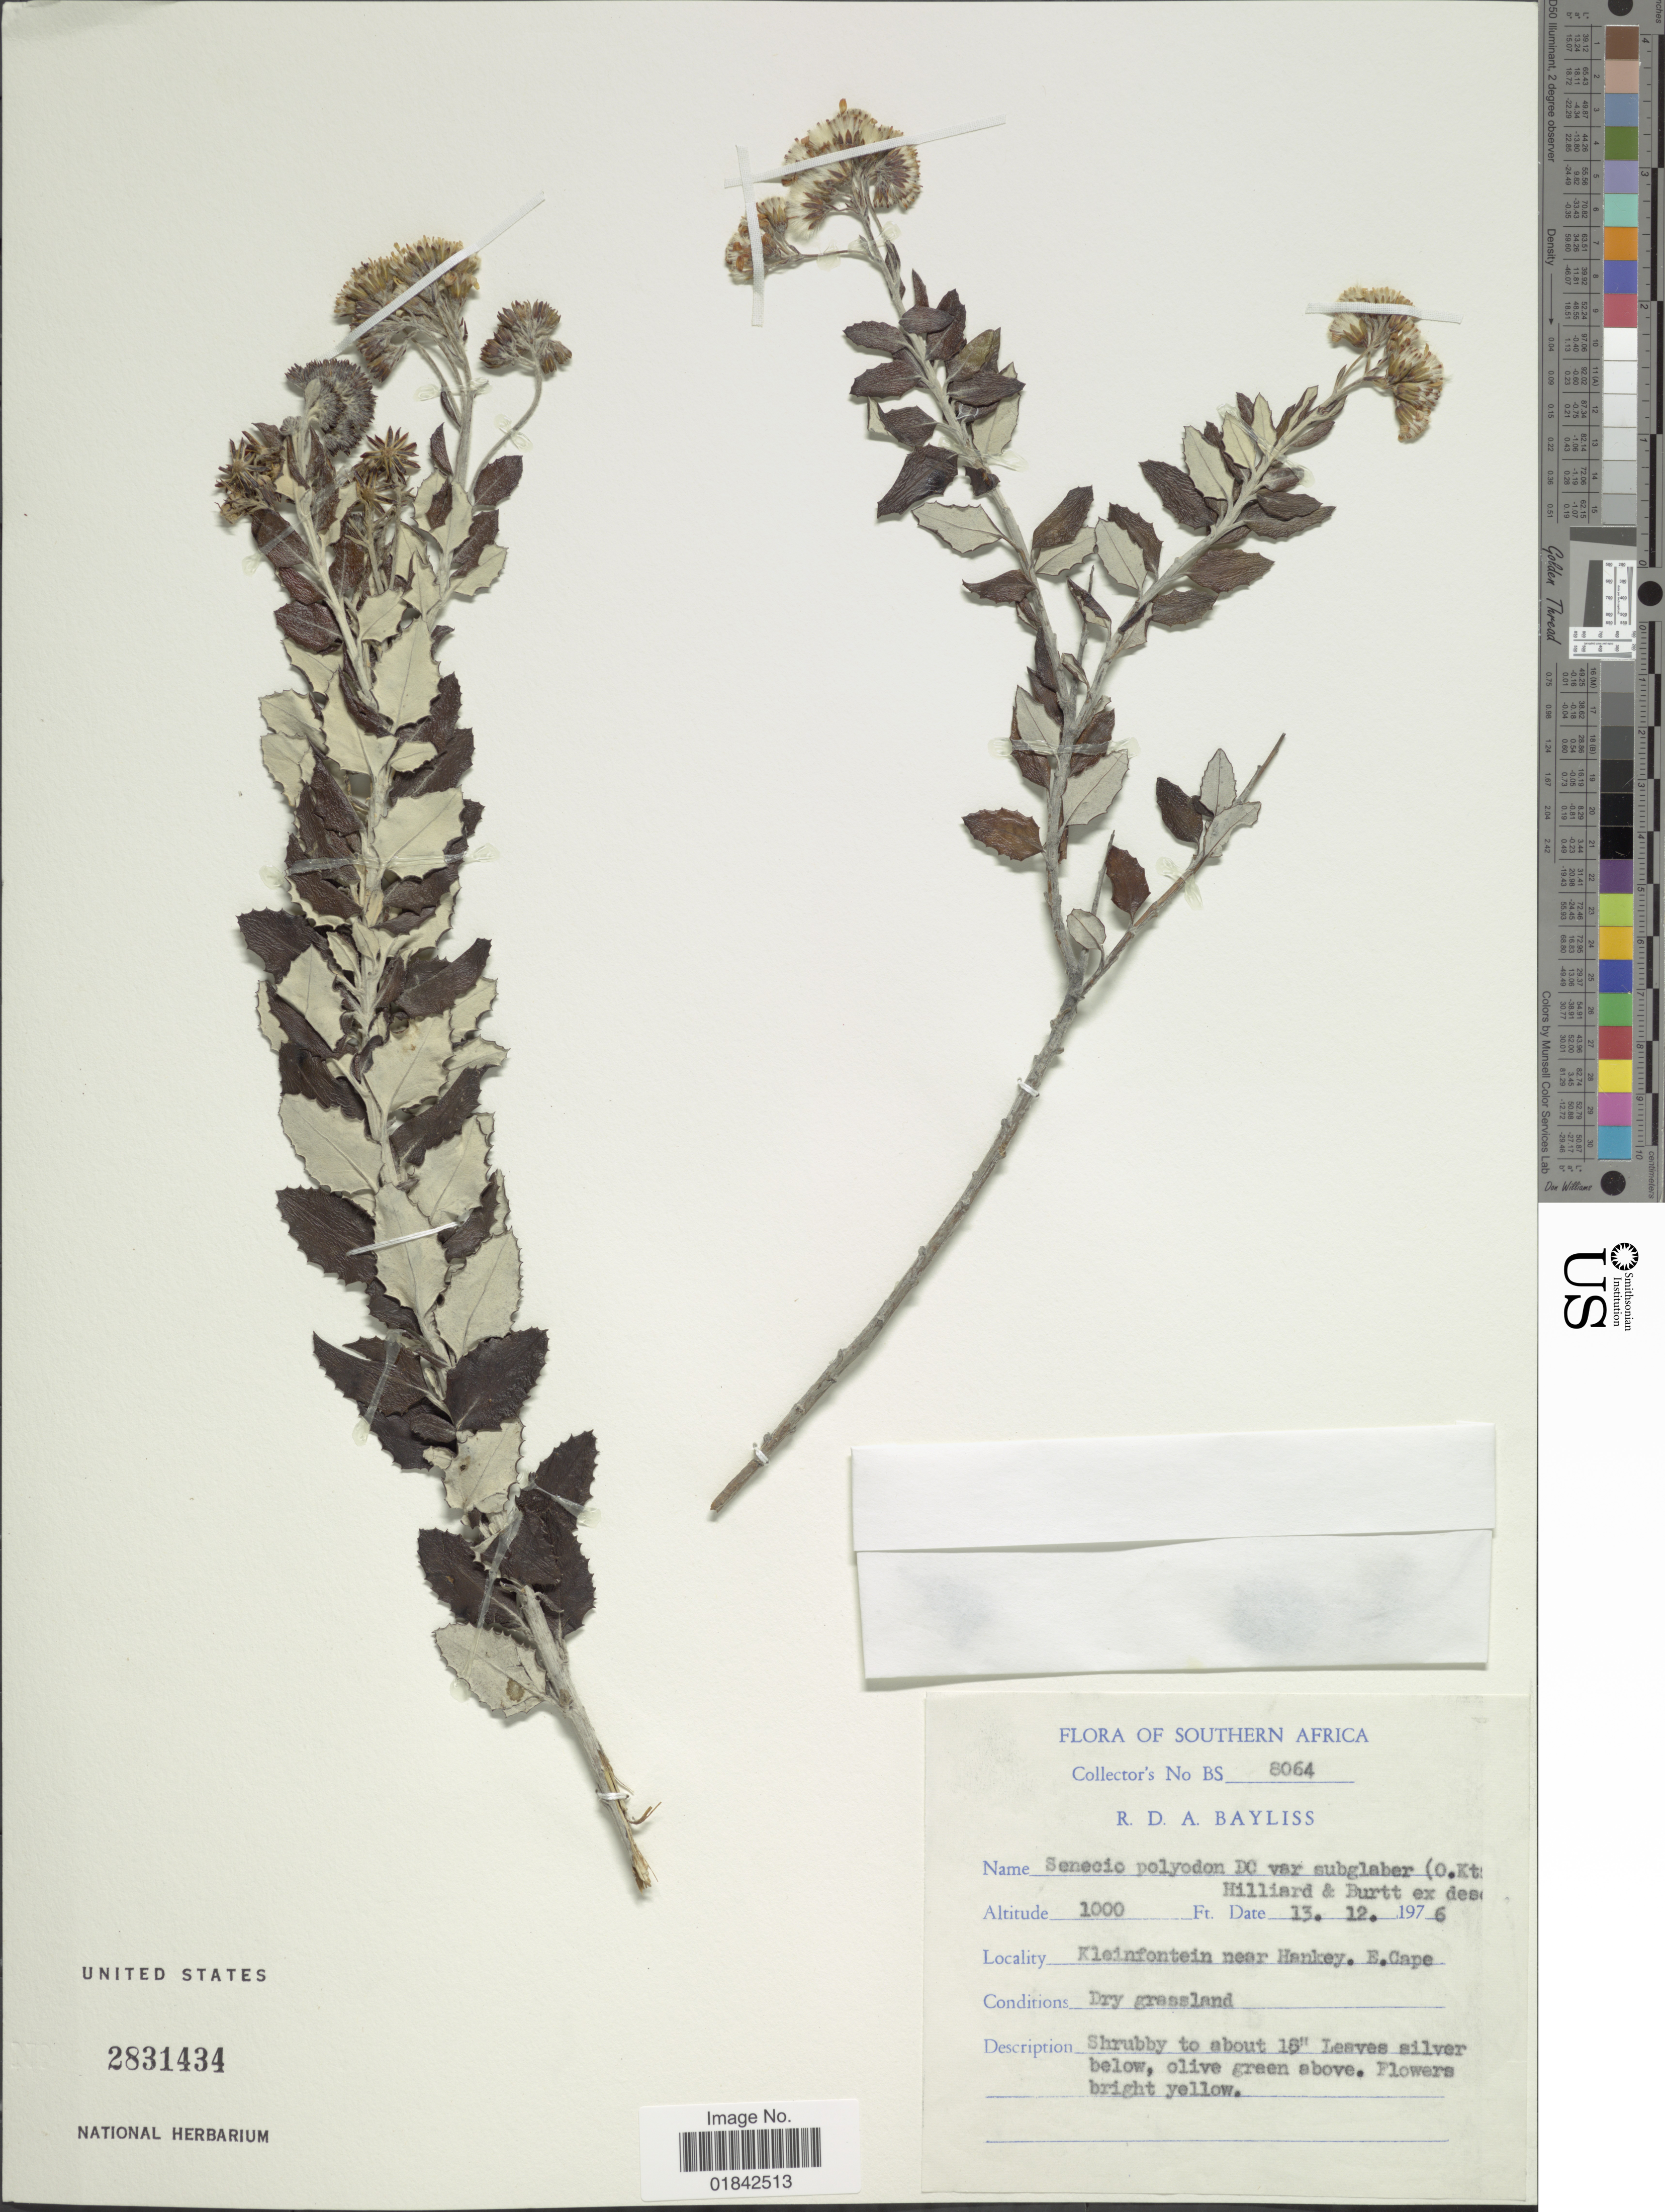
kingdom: Plantae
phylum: Tracheophyta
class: Magnoliopsida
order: Asterales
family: Asteraceae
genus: Senecio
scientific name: Senecio polyodon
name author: DC.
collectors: R. Bayliss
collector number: BS 8064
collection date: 1976-12-13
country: South Africa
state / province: Eastern Cape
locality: Kleinfontein near Hankey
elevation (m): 305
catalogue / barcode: US 2831434